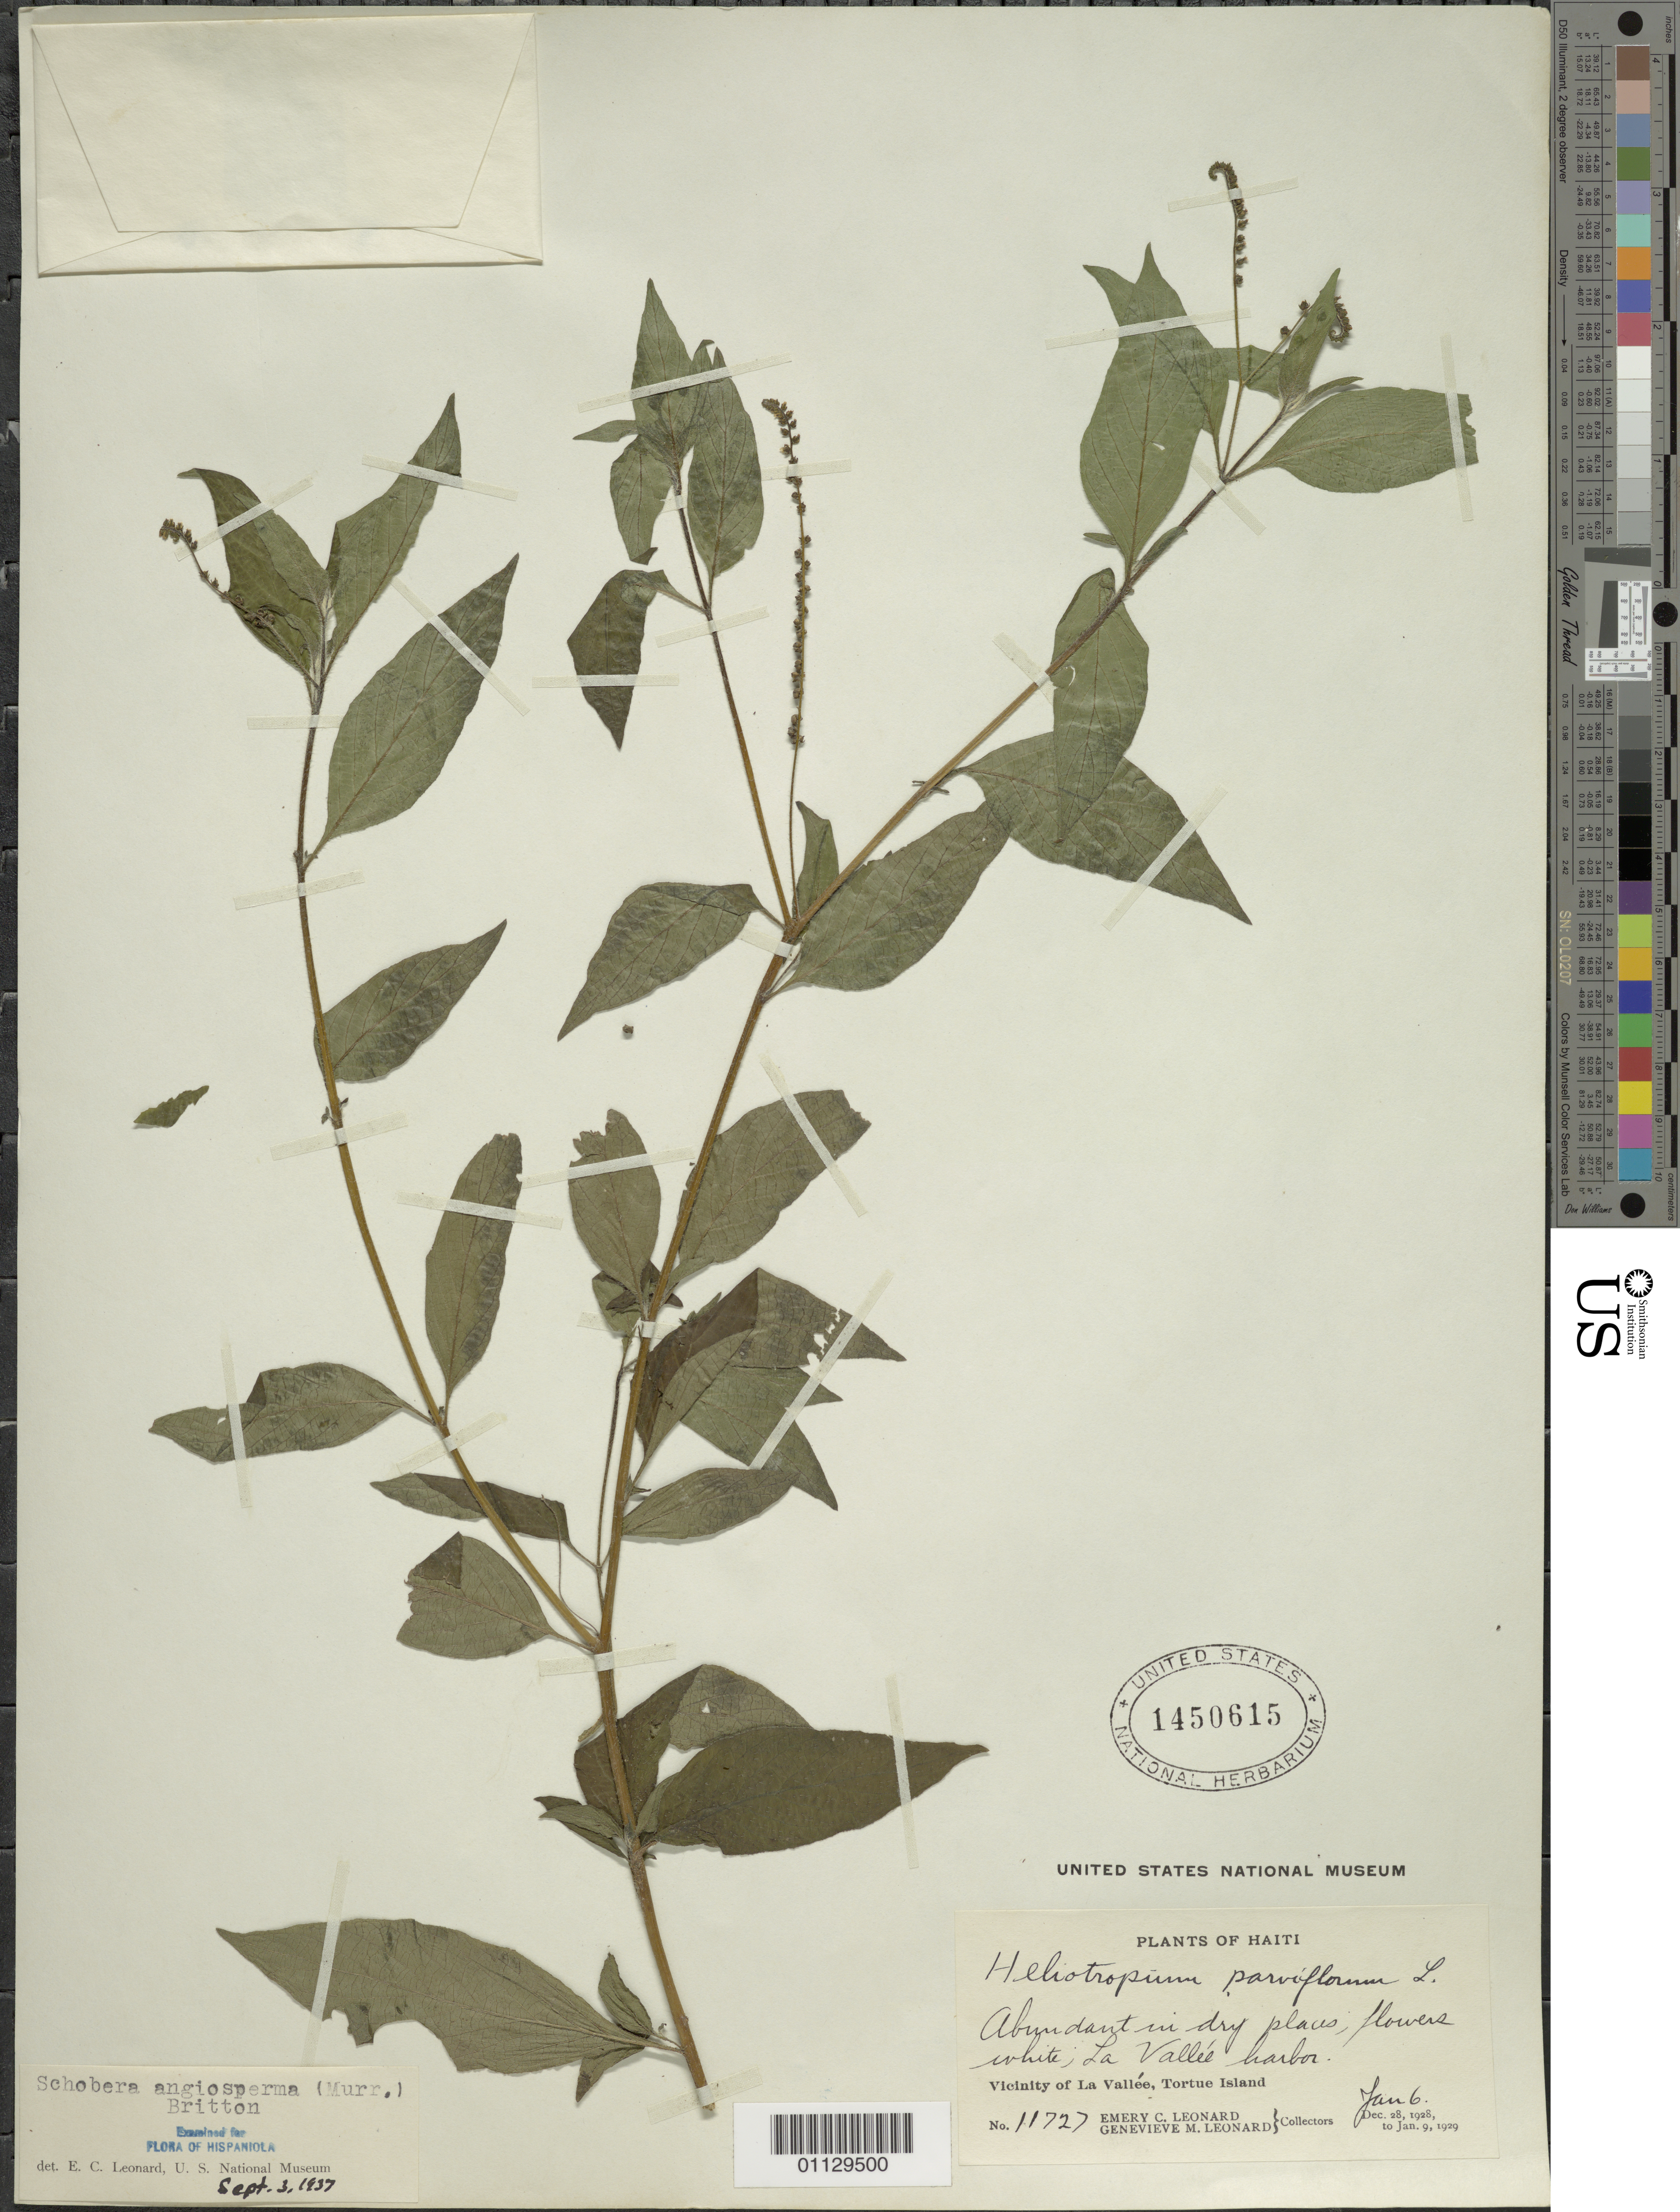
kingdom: Plantae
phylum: Tracheophyta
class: Magnoliopsida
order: Boraginales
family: Heliotropiaceae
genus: Schobera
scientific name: Schobera angiosperma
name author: (Murr.) Britton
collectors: E. C. Leonard & G. M. Leonard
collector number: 11727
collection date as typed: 06 Jan 1929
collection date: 1929-01-06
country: Haiti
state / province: Nord-Óuest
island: Hispaniola I.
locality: Vicinity of La Vallee, Tortue Island, La Vallee Harbor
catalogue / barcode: US 1450615